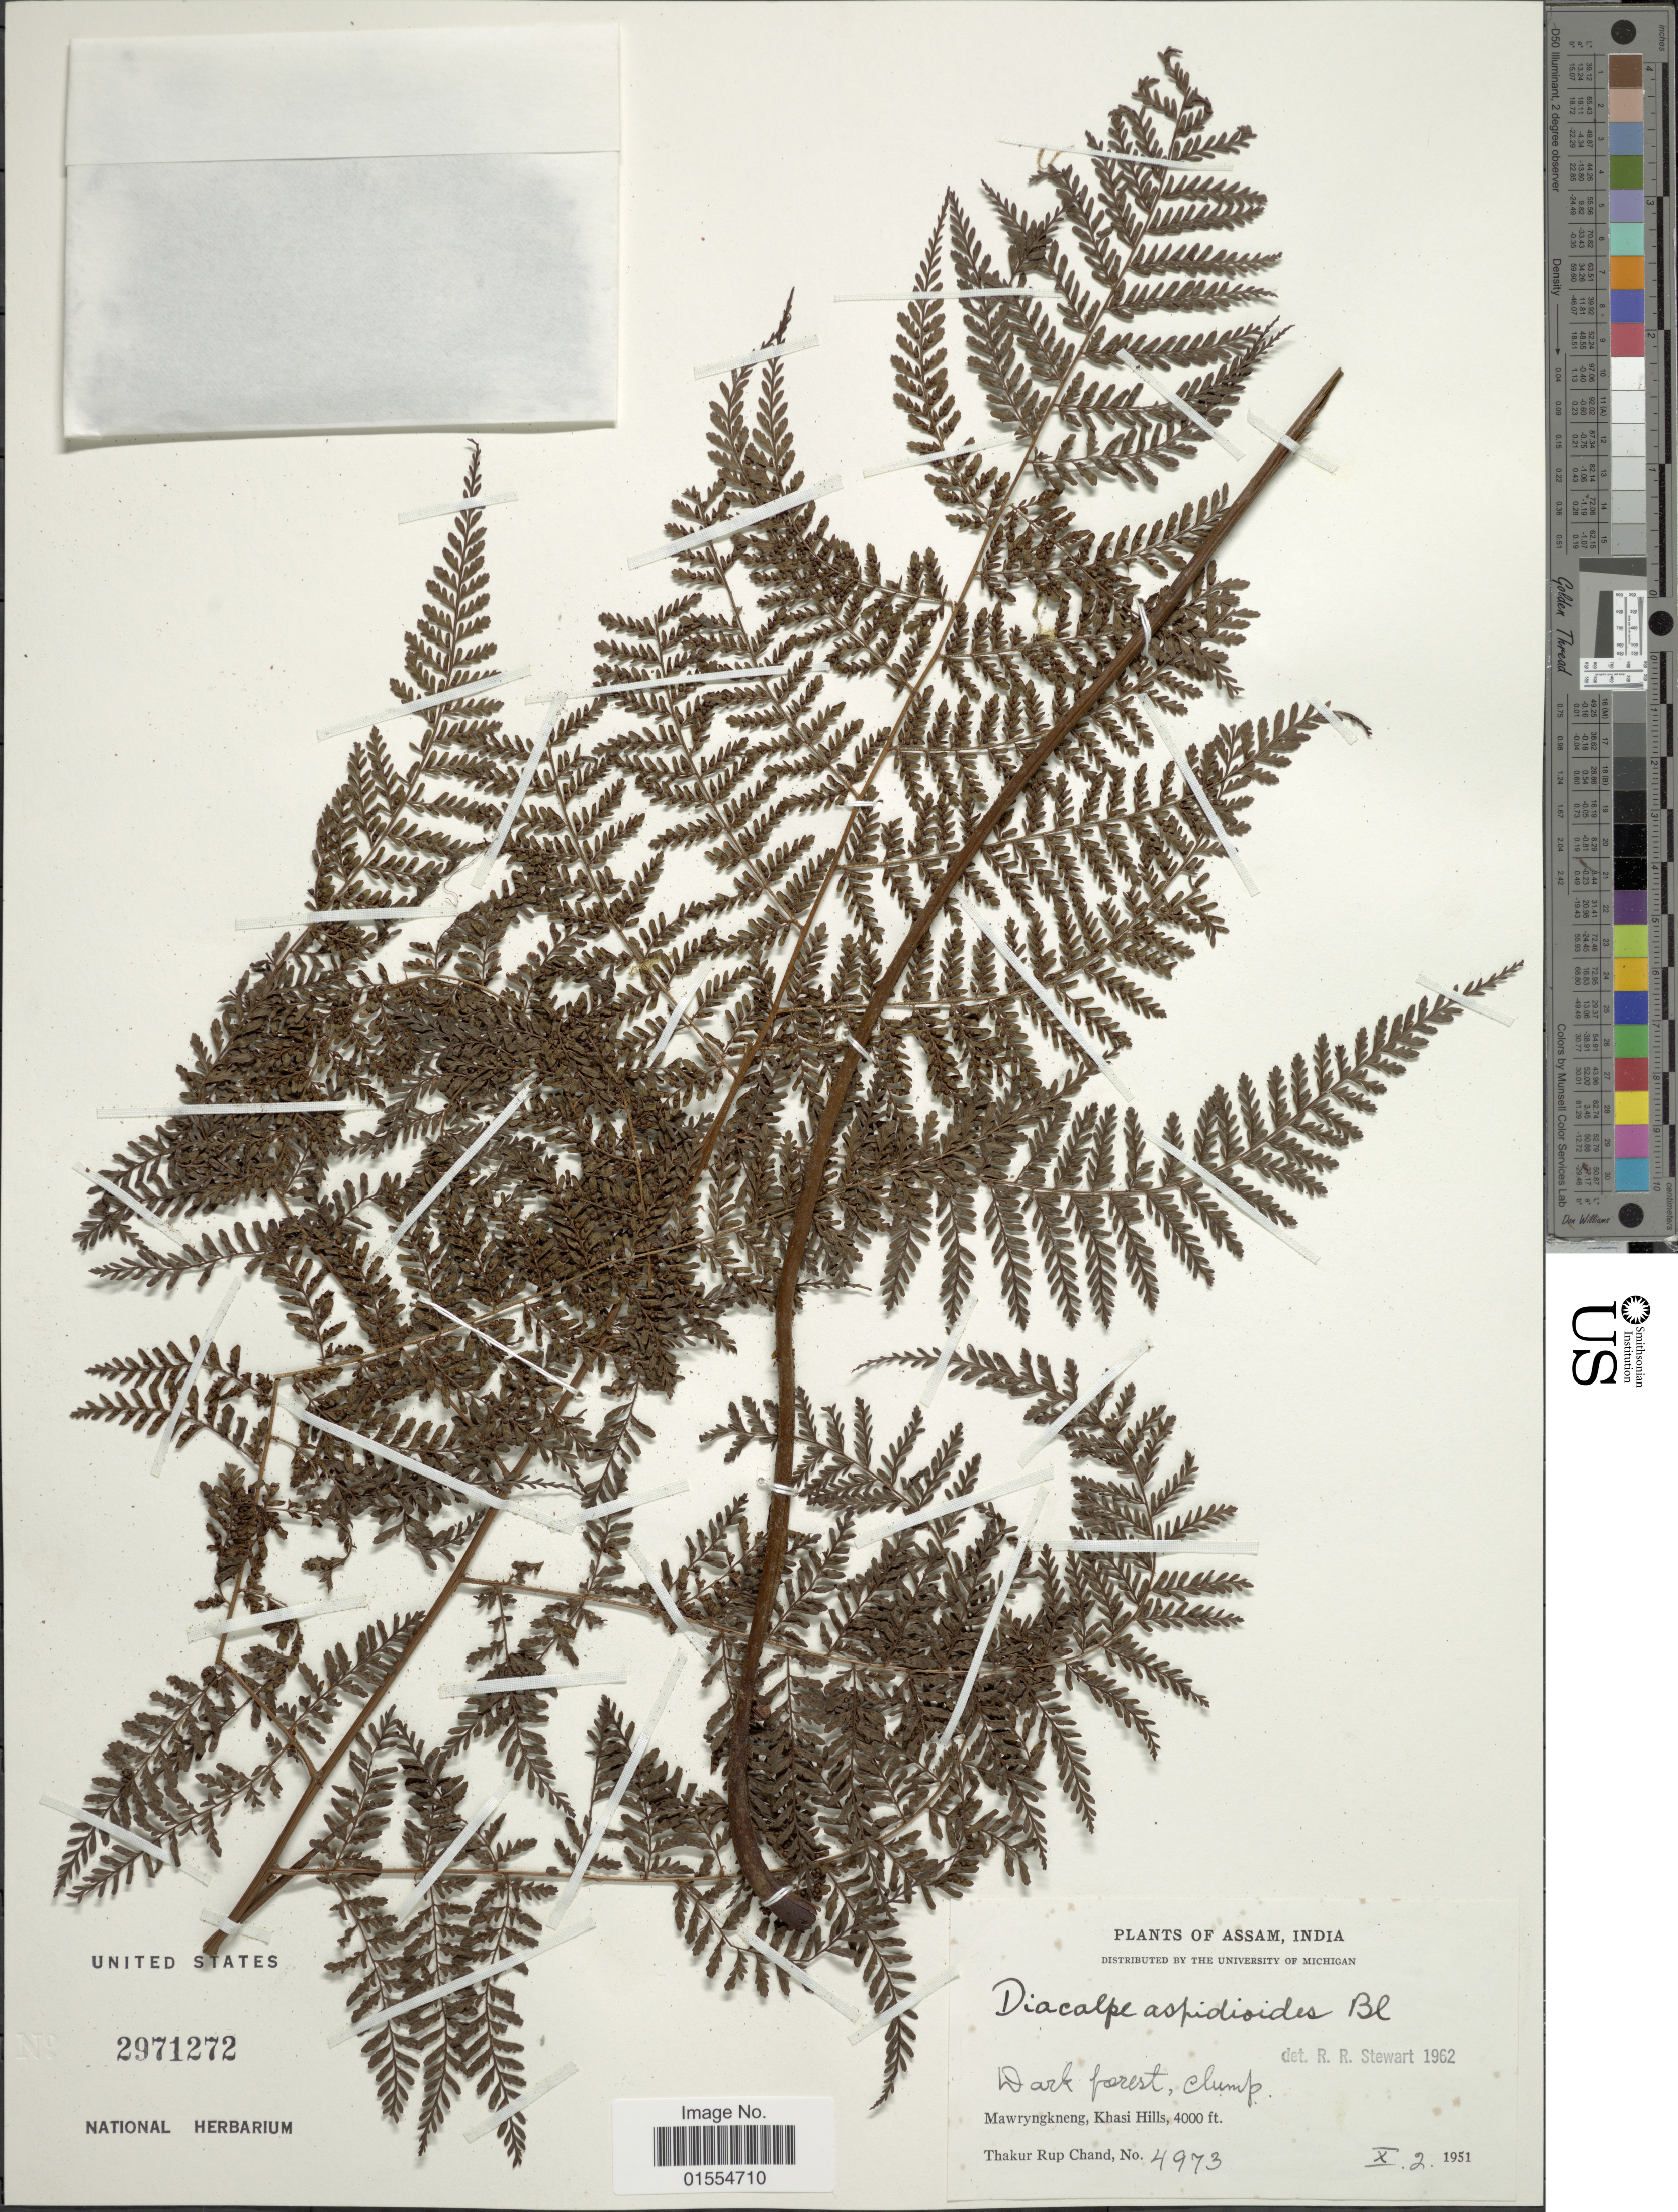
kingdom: Plantae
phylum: Tracheophyta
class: Polypodiopsida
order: Polypodiales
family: Dryopteridaceae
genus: Dryopteris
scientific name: Dryopteris pseudocaenopteris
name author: (Kunze) Li Bing Zhang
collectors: T. R. Chand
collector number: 4973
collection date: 1951-02-10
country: India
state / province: Meghalaya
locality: Assam, India, Mawryngkneng, Khasi Hills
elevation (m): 1219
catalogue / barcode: US 2971272